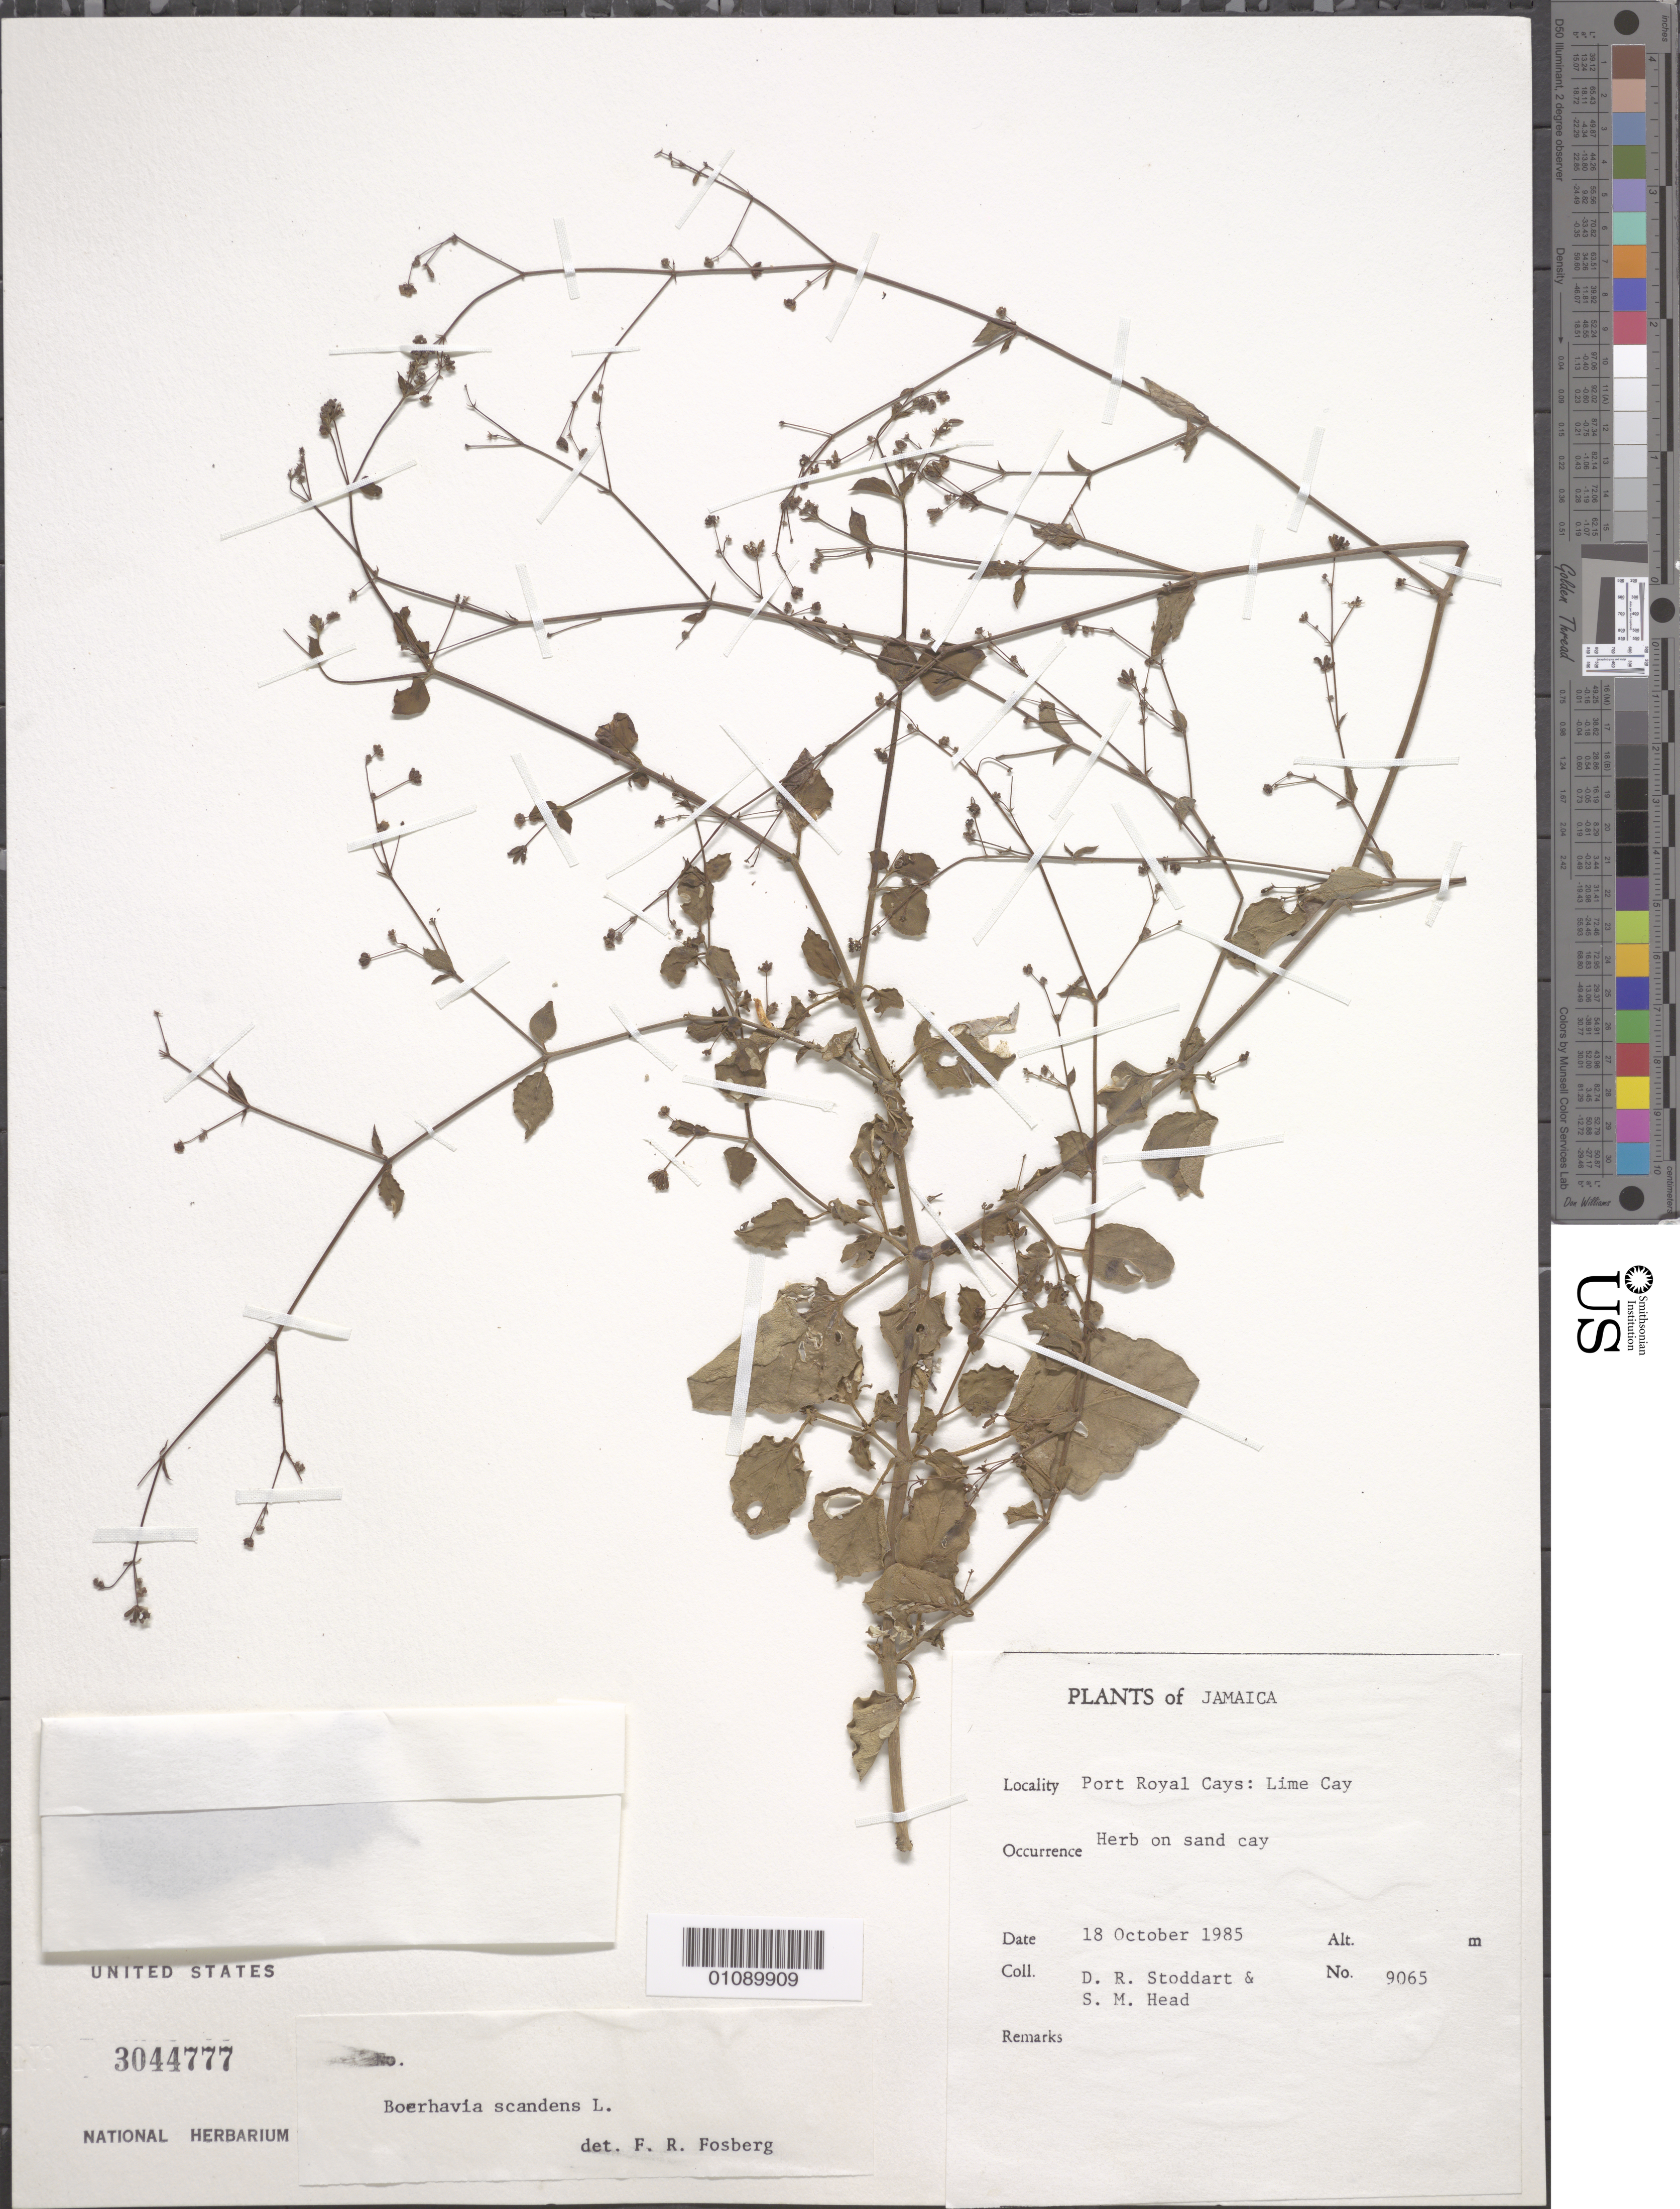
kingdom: Plantae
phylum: Tracheophyta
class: Magnoliopsida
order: Caryophyllales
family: Nyctaginaceae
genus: Boerhavia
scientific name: Boerhavia scandens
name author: L.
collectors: D. R. Stoddart & S. Head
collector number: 9065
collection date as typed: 18 Oct 1985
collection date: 1985-10-18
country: Jamaica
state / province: Kingston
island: Jamaica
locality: Port Royal Cays: Lime Cay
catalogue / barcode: US 3044777